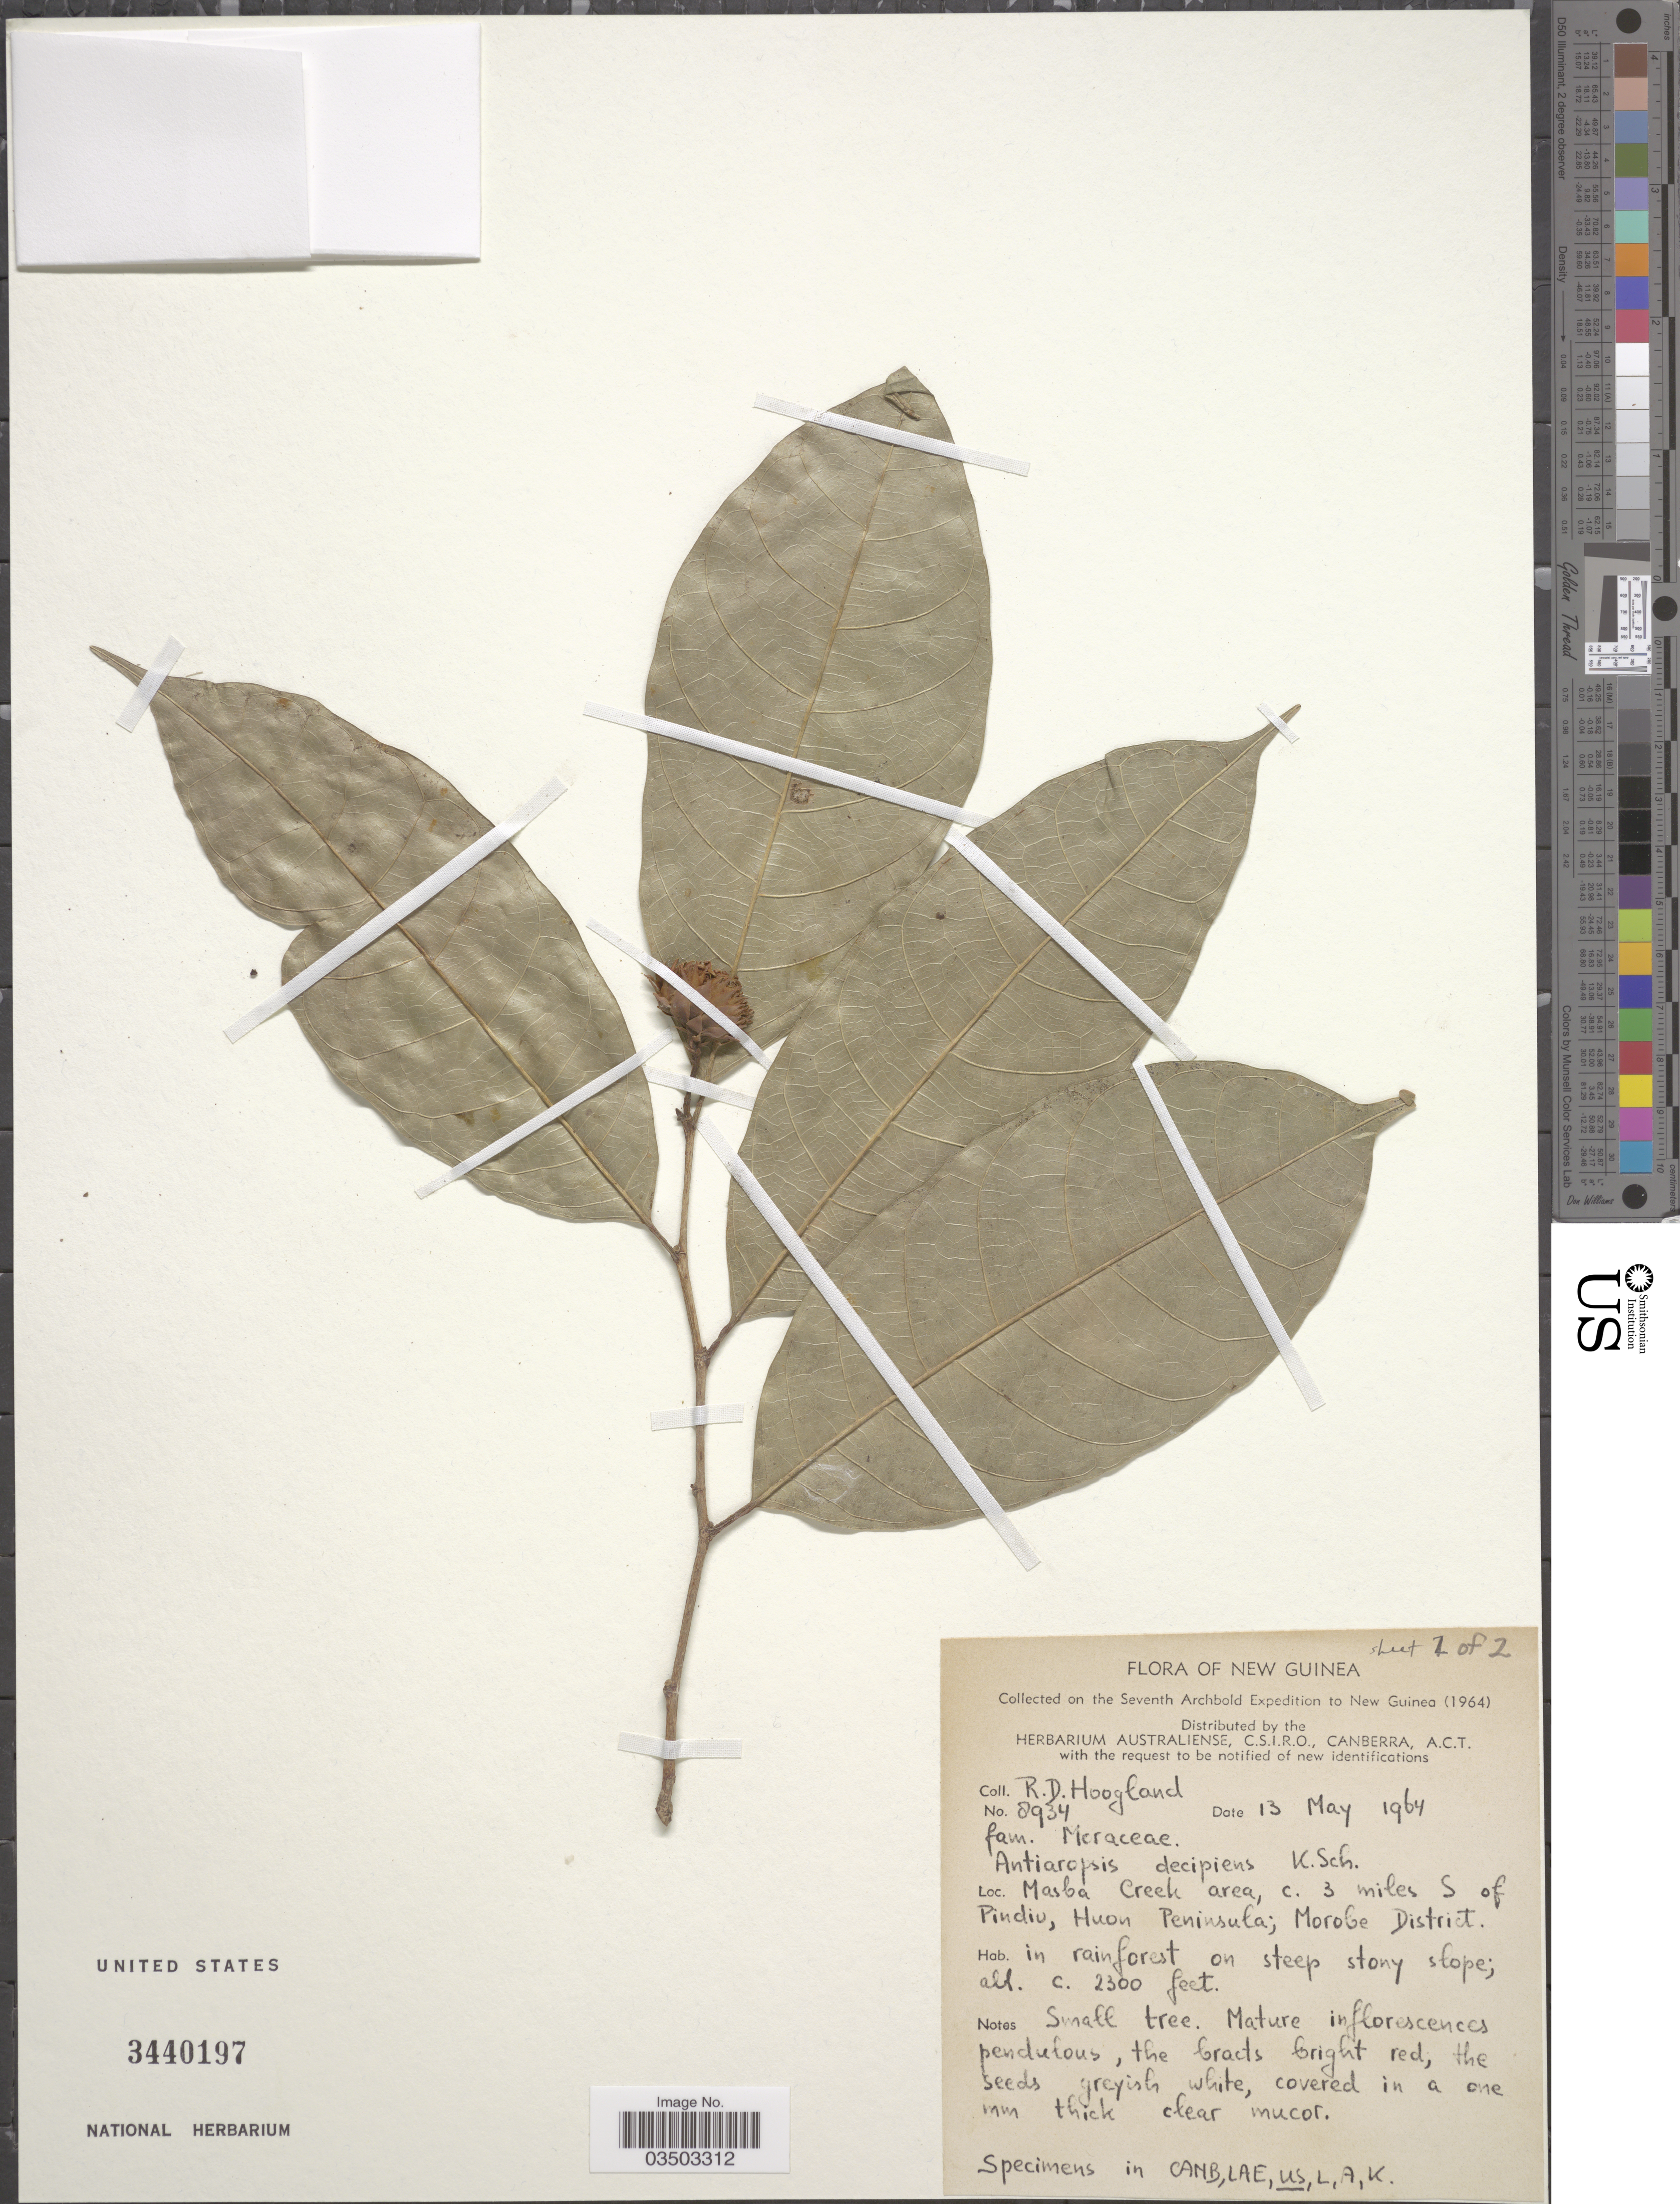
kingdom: Plantae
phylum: Tracheophyta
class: Magnoliopsida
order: Rosales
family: Moraceae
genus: Antiaropsis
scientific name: Antiaropsis decipiens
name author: K. Schum.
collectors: R. D. Hoogland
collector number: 8934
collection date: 1964-05-13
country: Papua New Guinea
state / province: Morobe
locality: New Guinea. Masba Creek area, c. 3 miles S of Pindiu, Huon Peninsula; Morobe District.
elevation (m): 701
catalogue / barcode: US 3440197